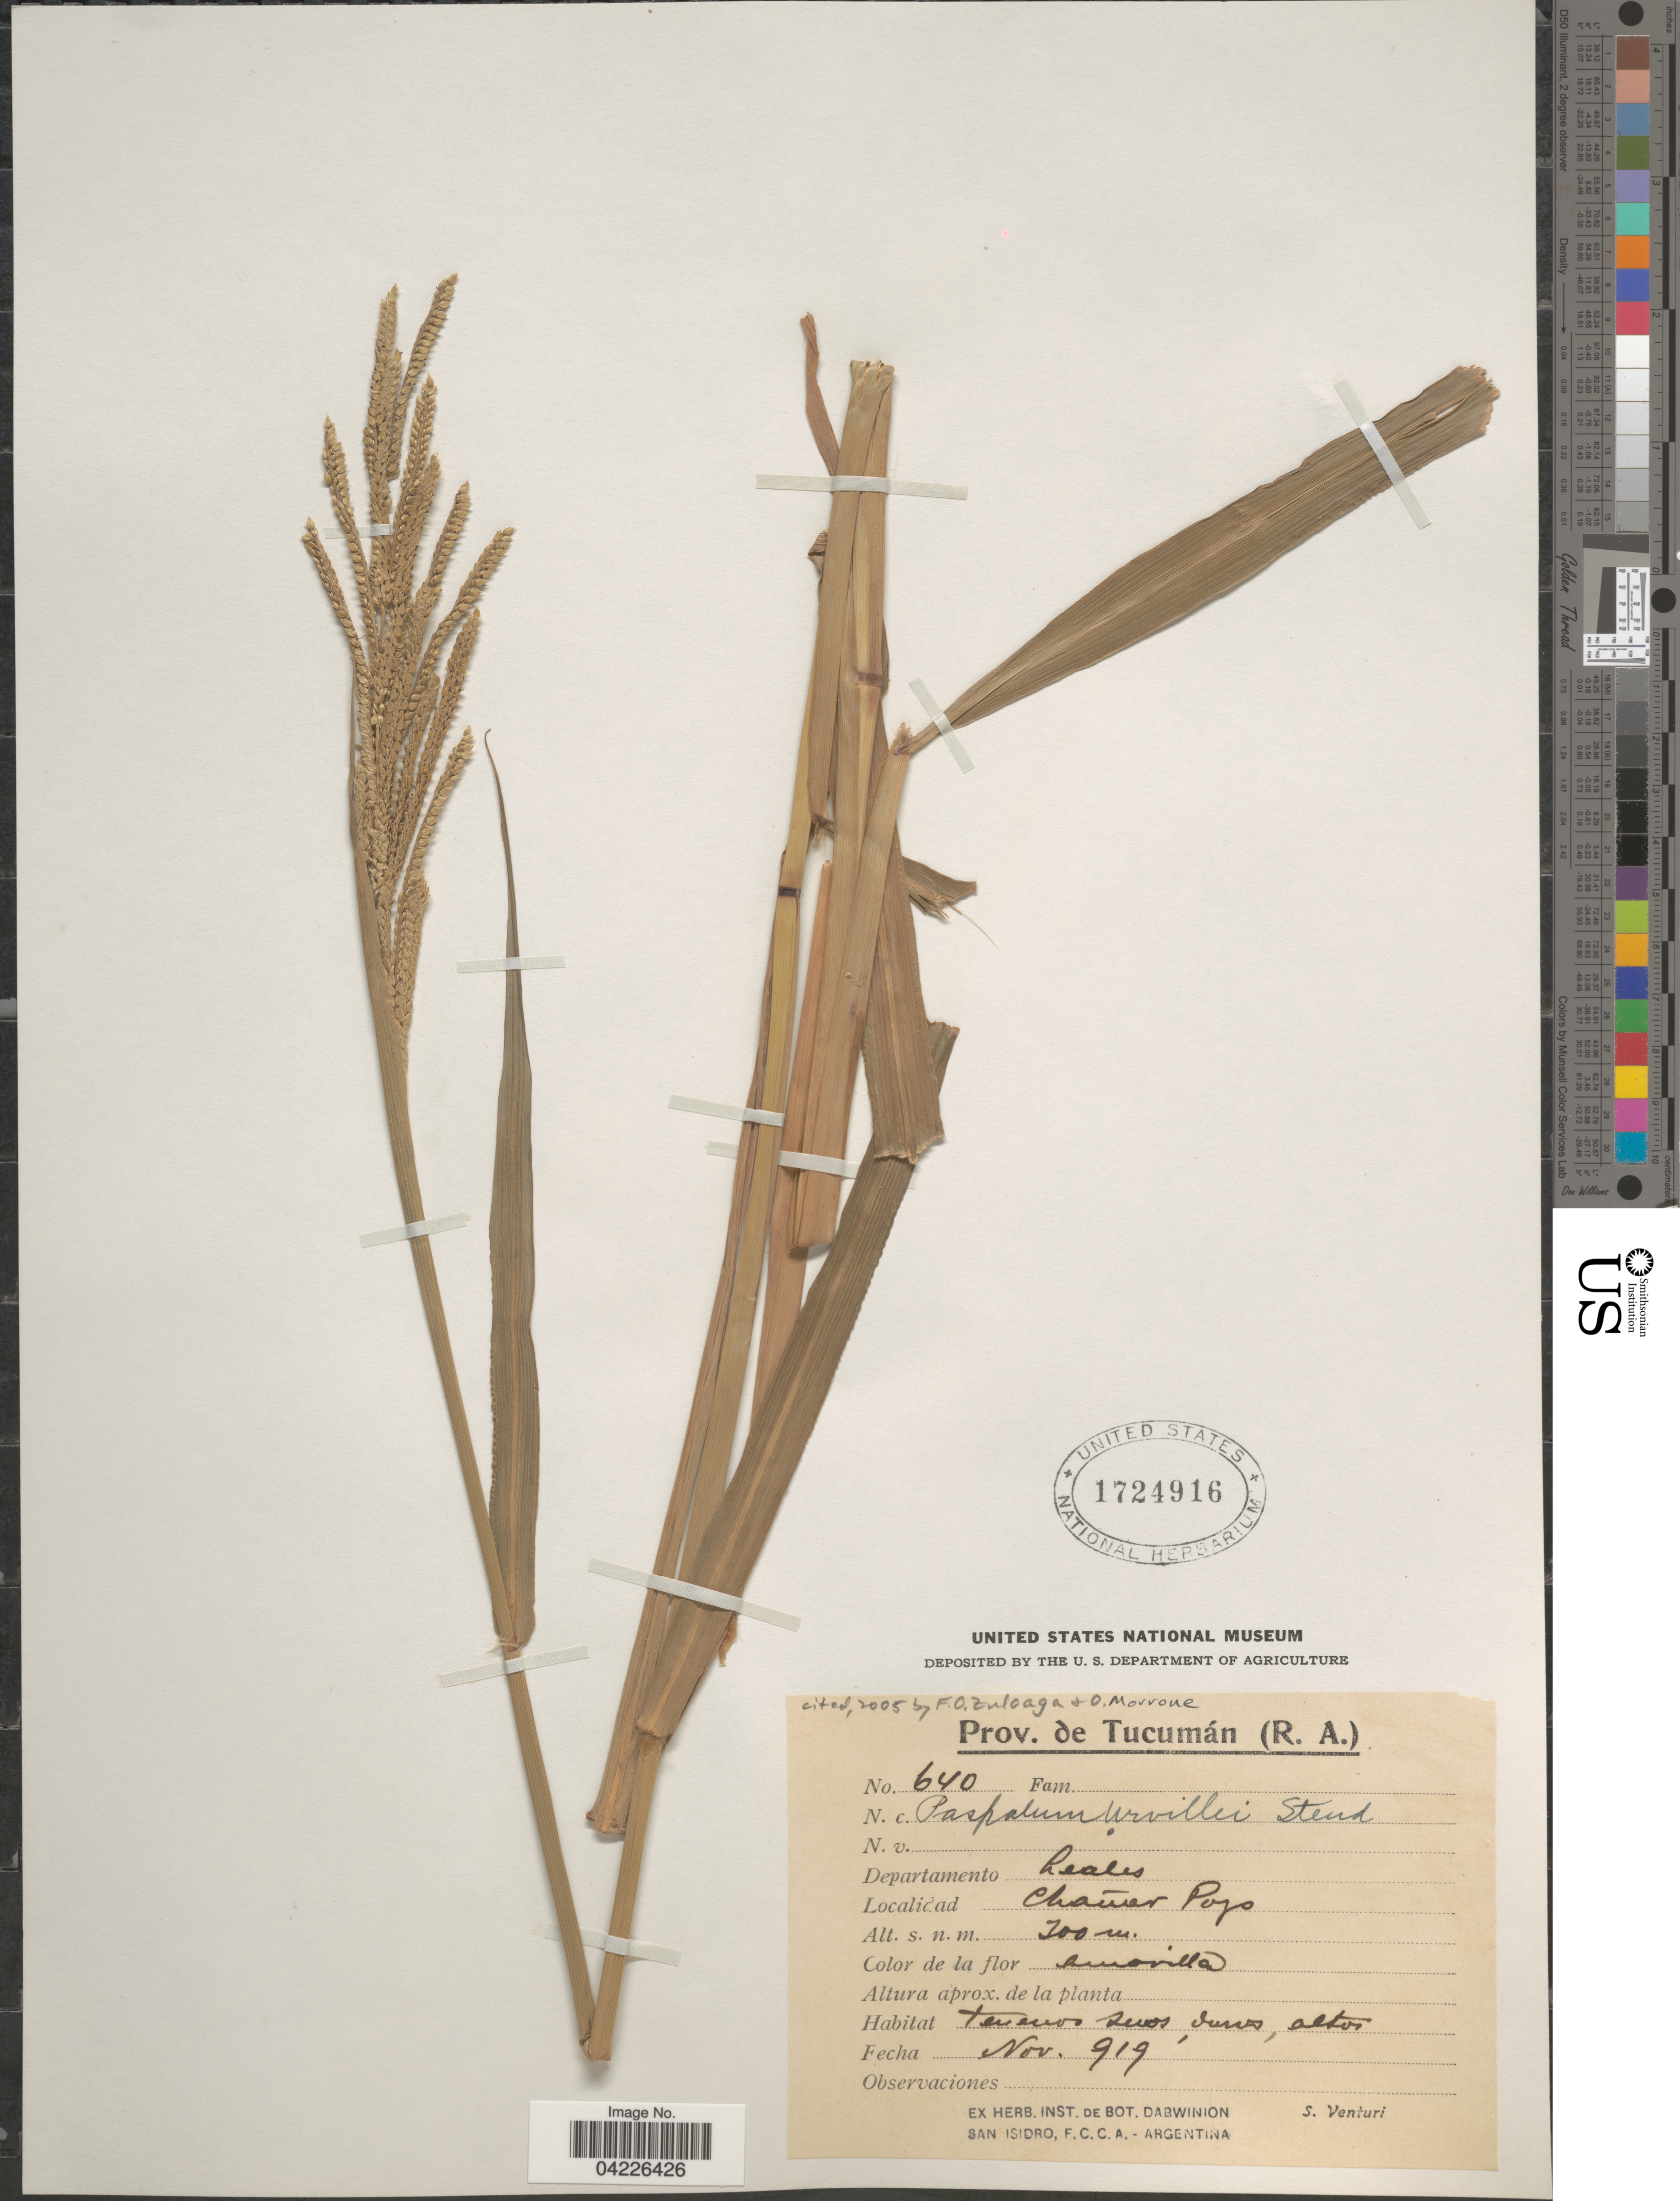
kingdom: Plantae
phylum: Tracheophyta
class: Liliopsida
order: Poales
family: Poaceae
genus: Paspalum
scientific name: Paspalum urvillei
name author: Steud.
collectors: S. Venturi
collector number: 640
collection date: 1919-11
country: Argentina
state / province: Tucuman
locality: Departamento Leales. Chañar Pozo.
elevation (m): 300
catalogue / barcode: US 1724916